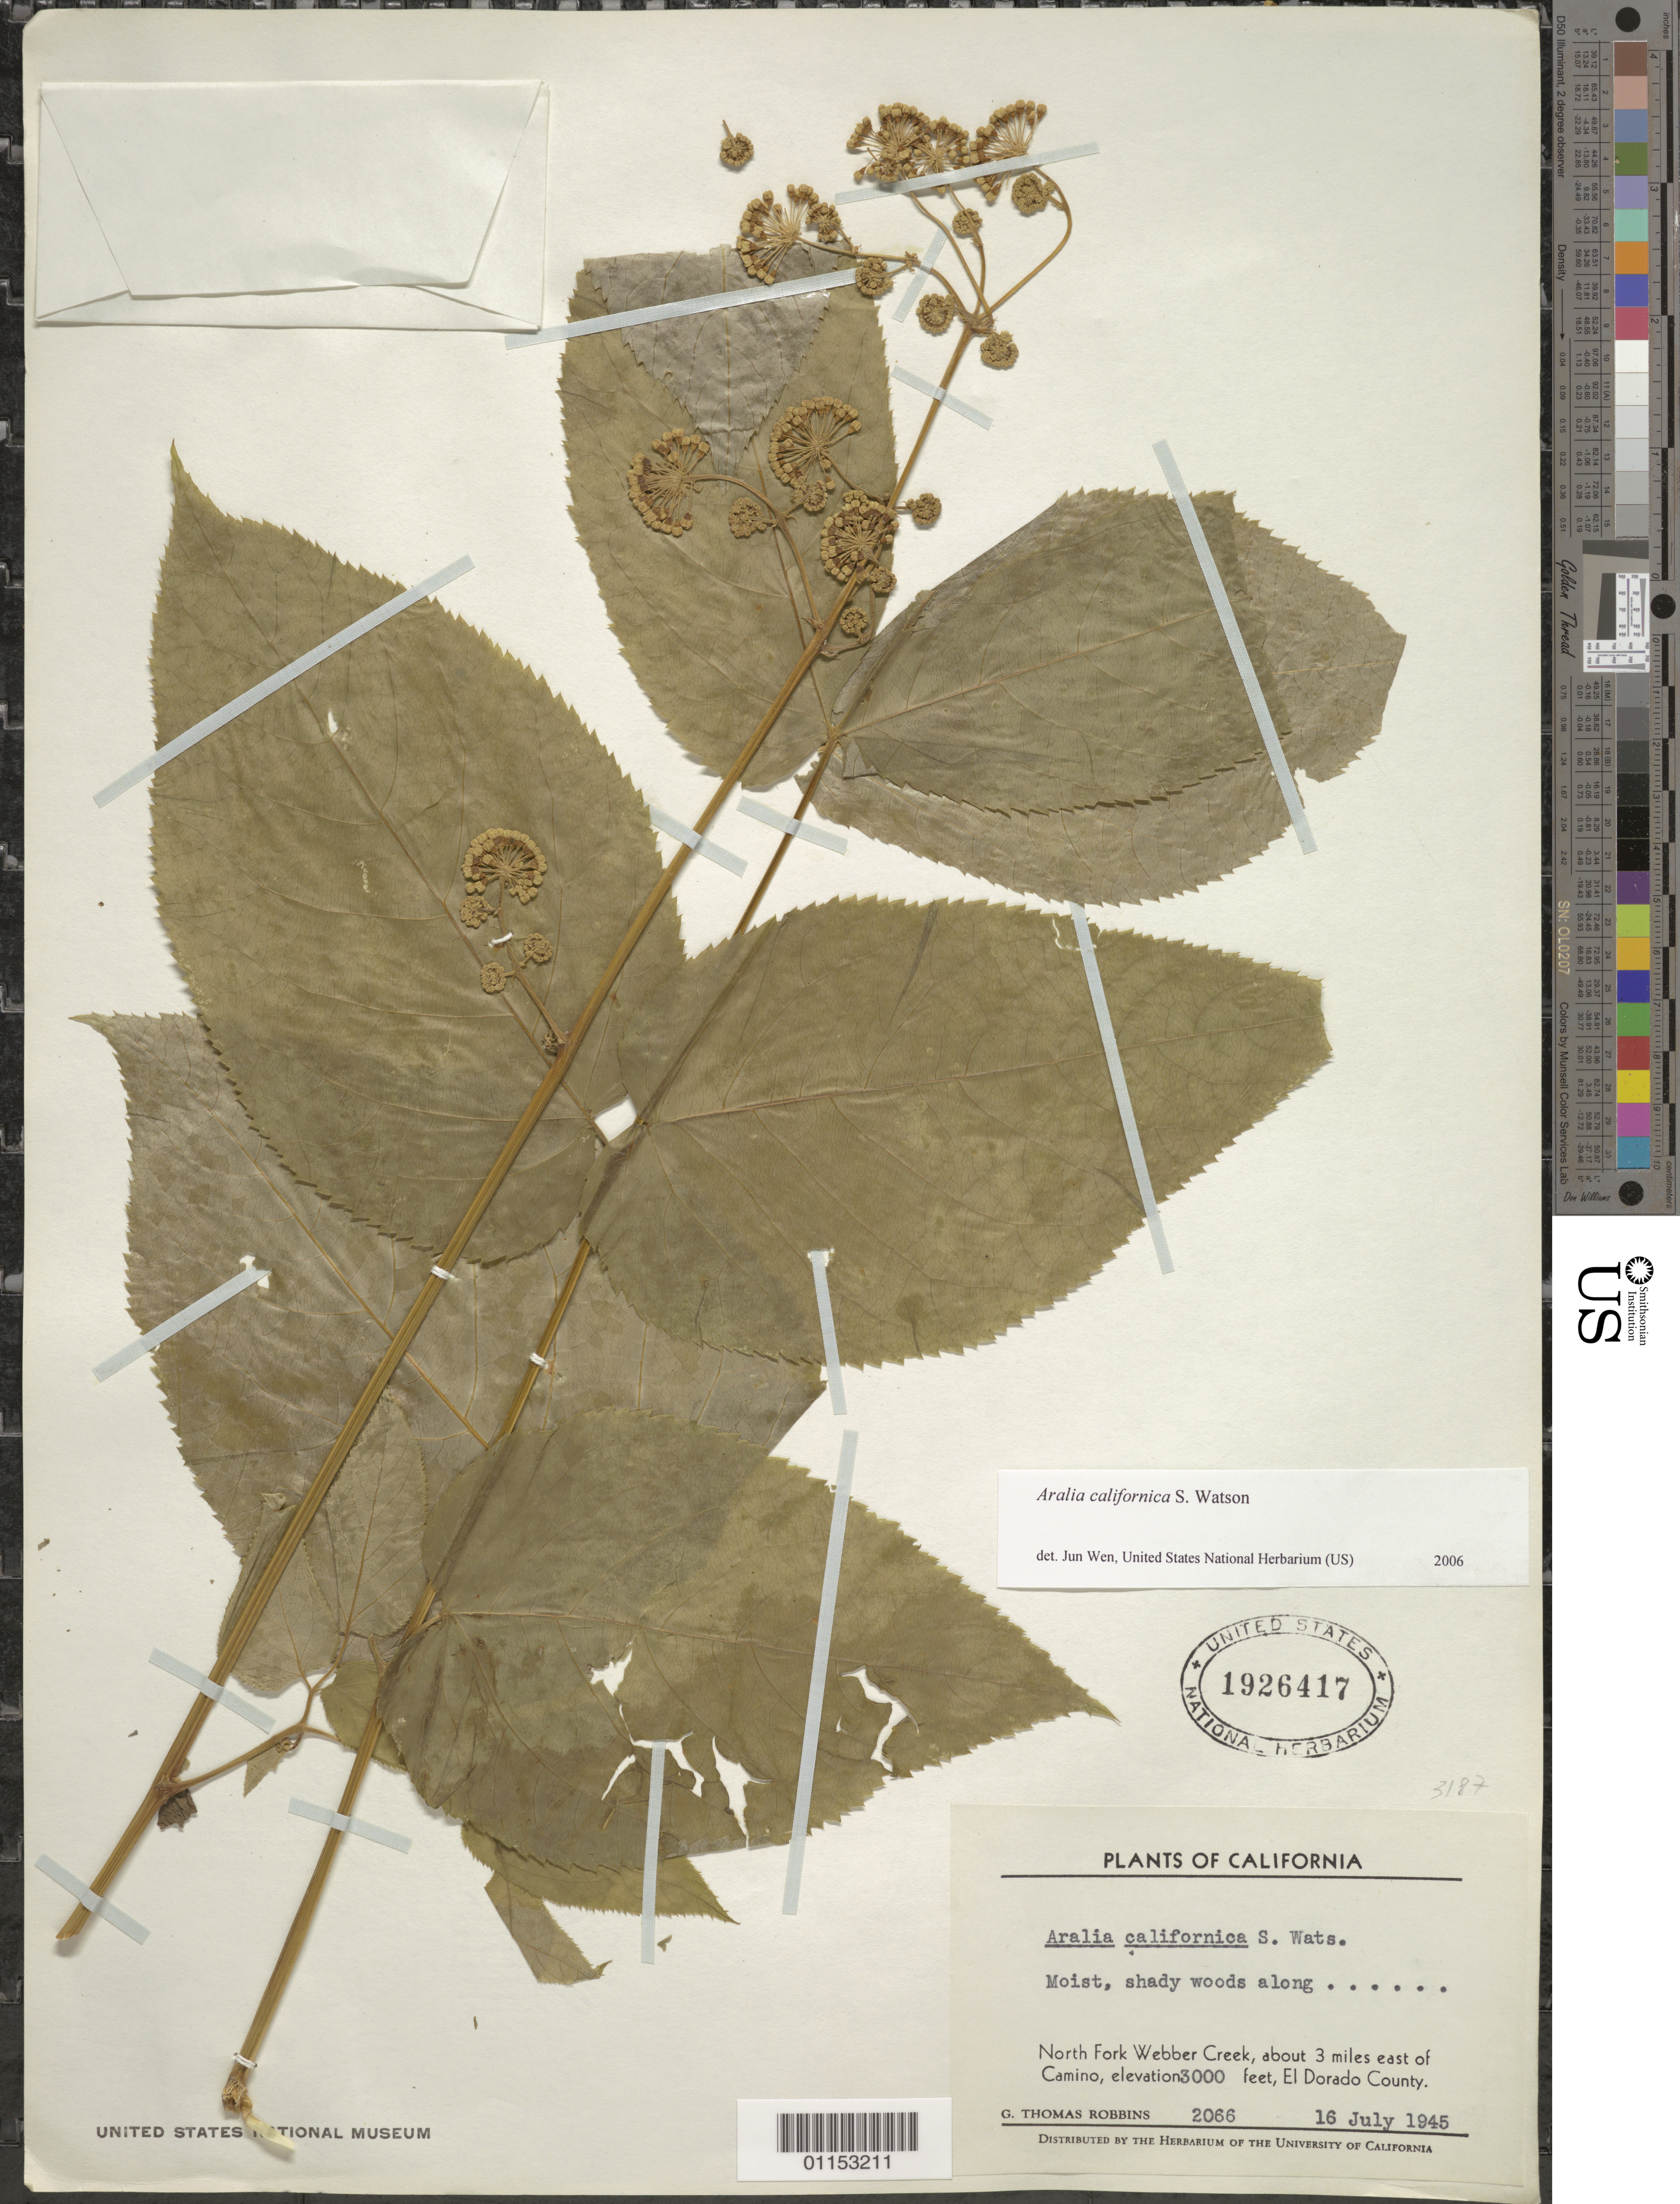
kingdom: Plantae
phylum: Tracheophyta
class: Magnoliopsida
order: Apiales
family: Araliaceae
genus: Aralia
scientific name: Aralia californica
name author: S. Watson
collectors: G. T. Robbins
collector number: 2066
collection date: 1945-07-16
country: United States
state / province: California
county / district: El Dorado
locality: N Fork Webber Creek, about 3 mi E of Camino.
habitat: Moist, shady woods.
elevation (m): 914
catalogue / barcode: US 1926417